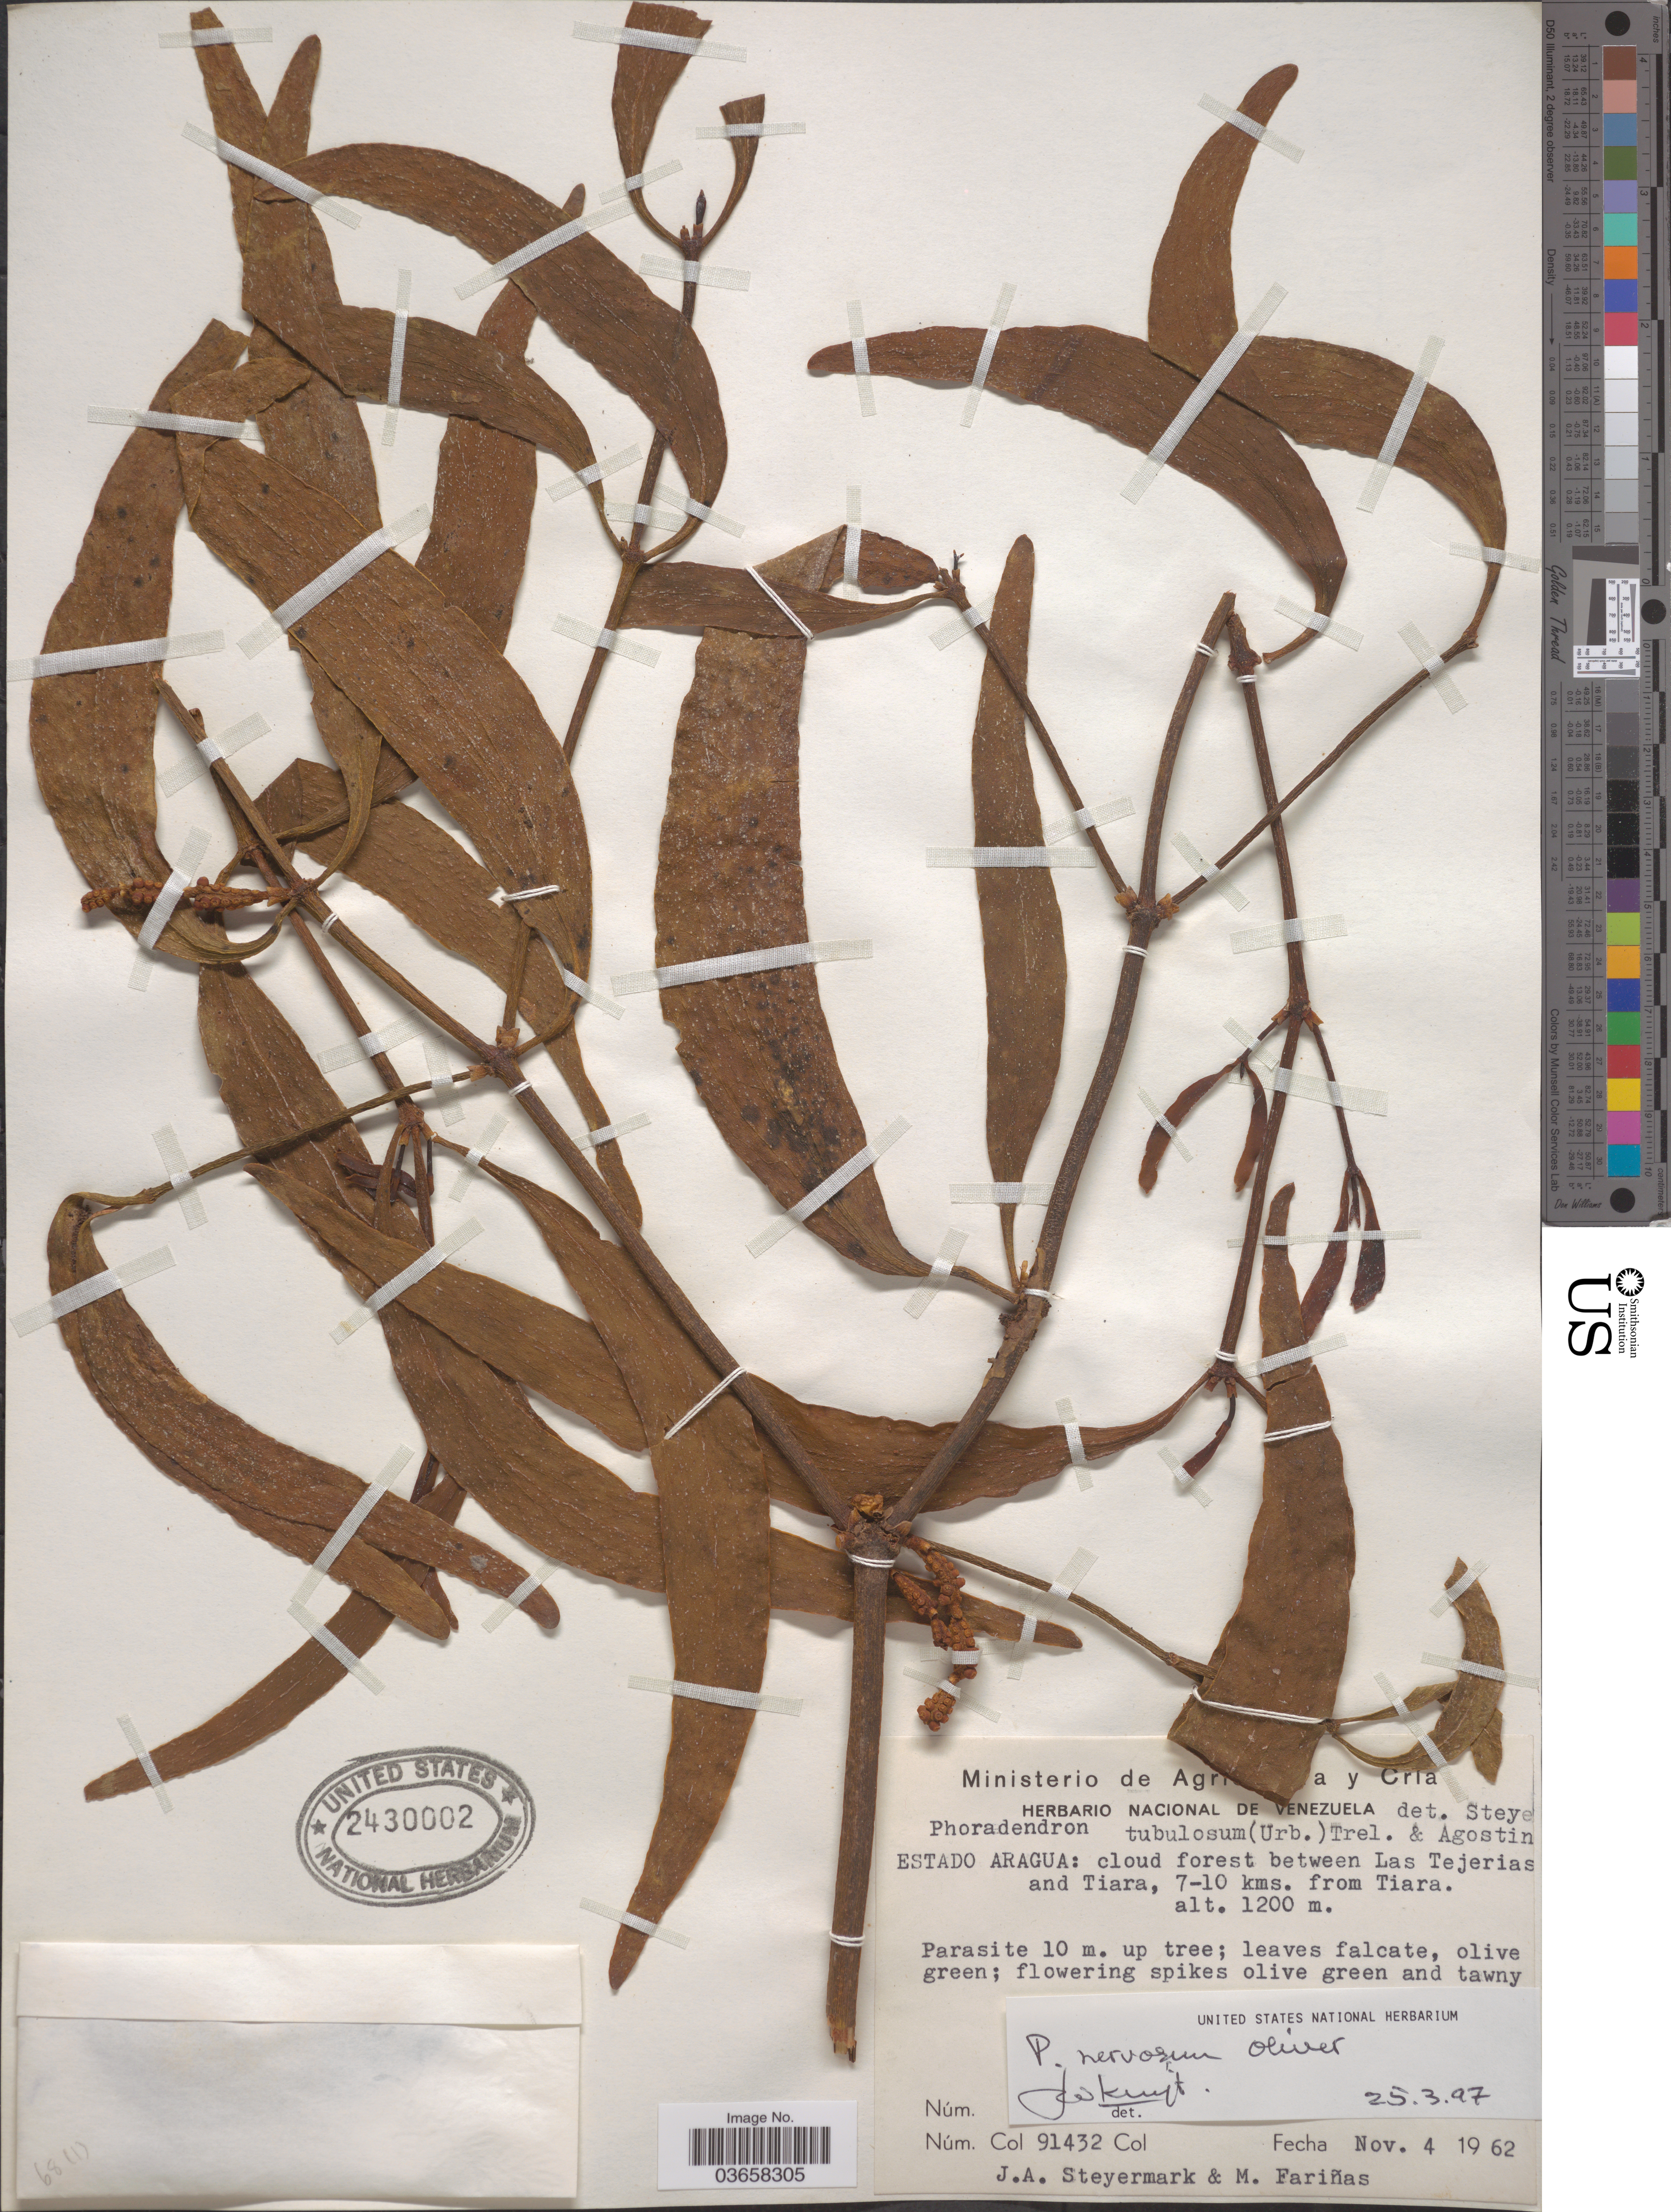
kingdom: Plantae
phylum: Tracheophyta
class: Magnoliopsida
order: Santalales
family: Viscaceae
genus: Phoradendron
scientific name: Phoradendron nervosum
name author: Oliv.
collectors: J. Steyermark & M. Fariñas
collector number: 91432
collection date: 1962-11-04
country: Venezuela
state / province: Aragua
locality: Cloud forest between Las Tejerias and Tiara, 7-10 kms. from Tiara.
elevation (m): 1200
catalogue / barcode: US 2430002